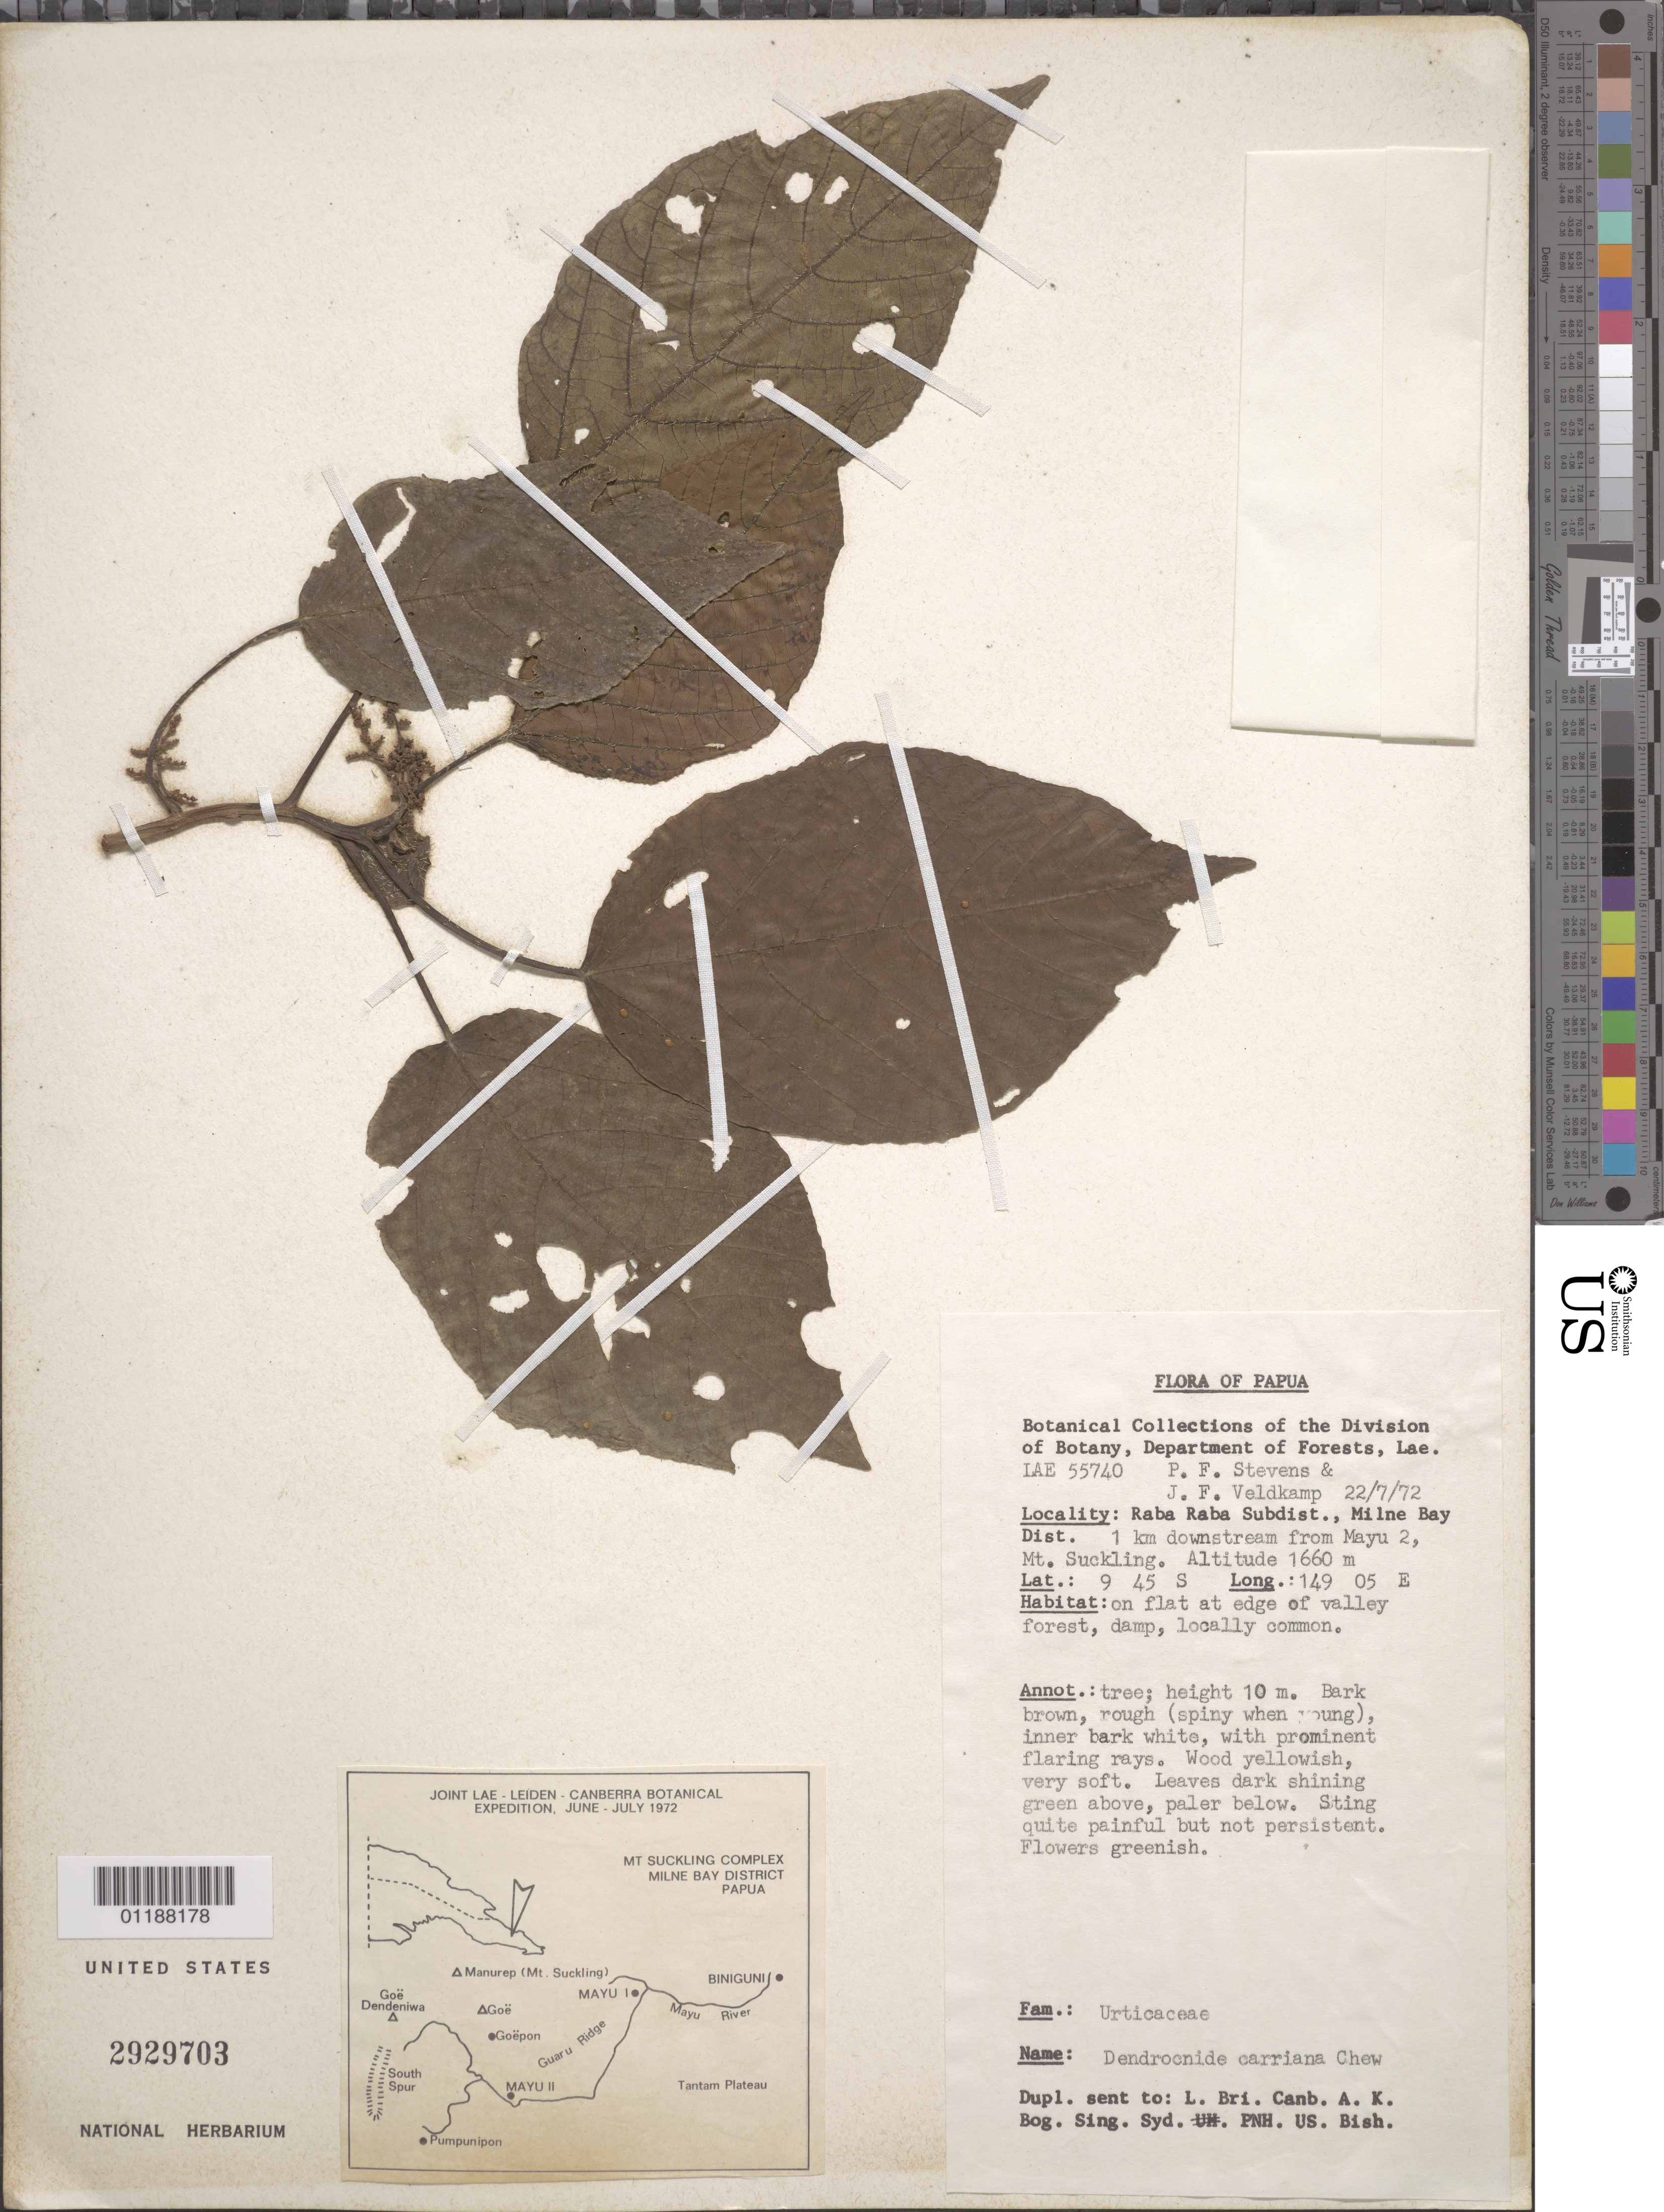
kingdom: Plantae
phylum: Tracheophyta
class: Magnoliopsida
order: Rosales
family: Urticaceae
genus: Dendrocnide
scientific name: Dendrocnide carriana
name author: Chew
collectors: P. F. Stevens & J. F. Veldkamp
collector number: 55740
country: Papua New Guinea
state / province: Milne Bay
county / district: Raba Raba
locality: Down stream from Mayu 2, Mt. Suckling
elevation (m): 1660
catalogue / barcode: US 2929703